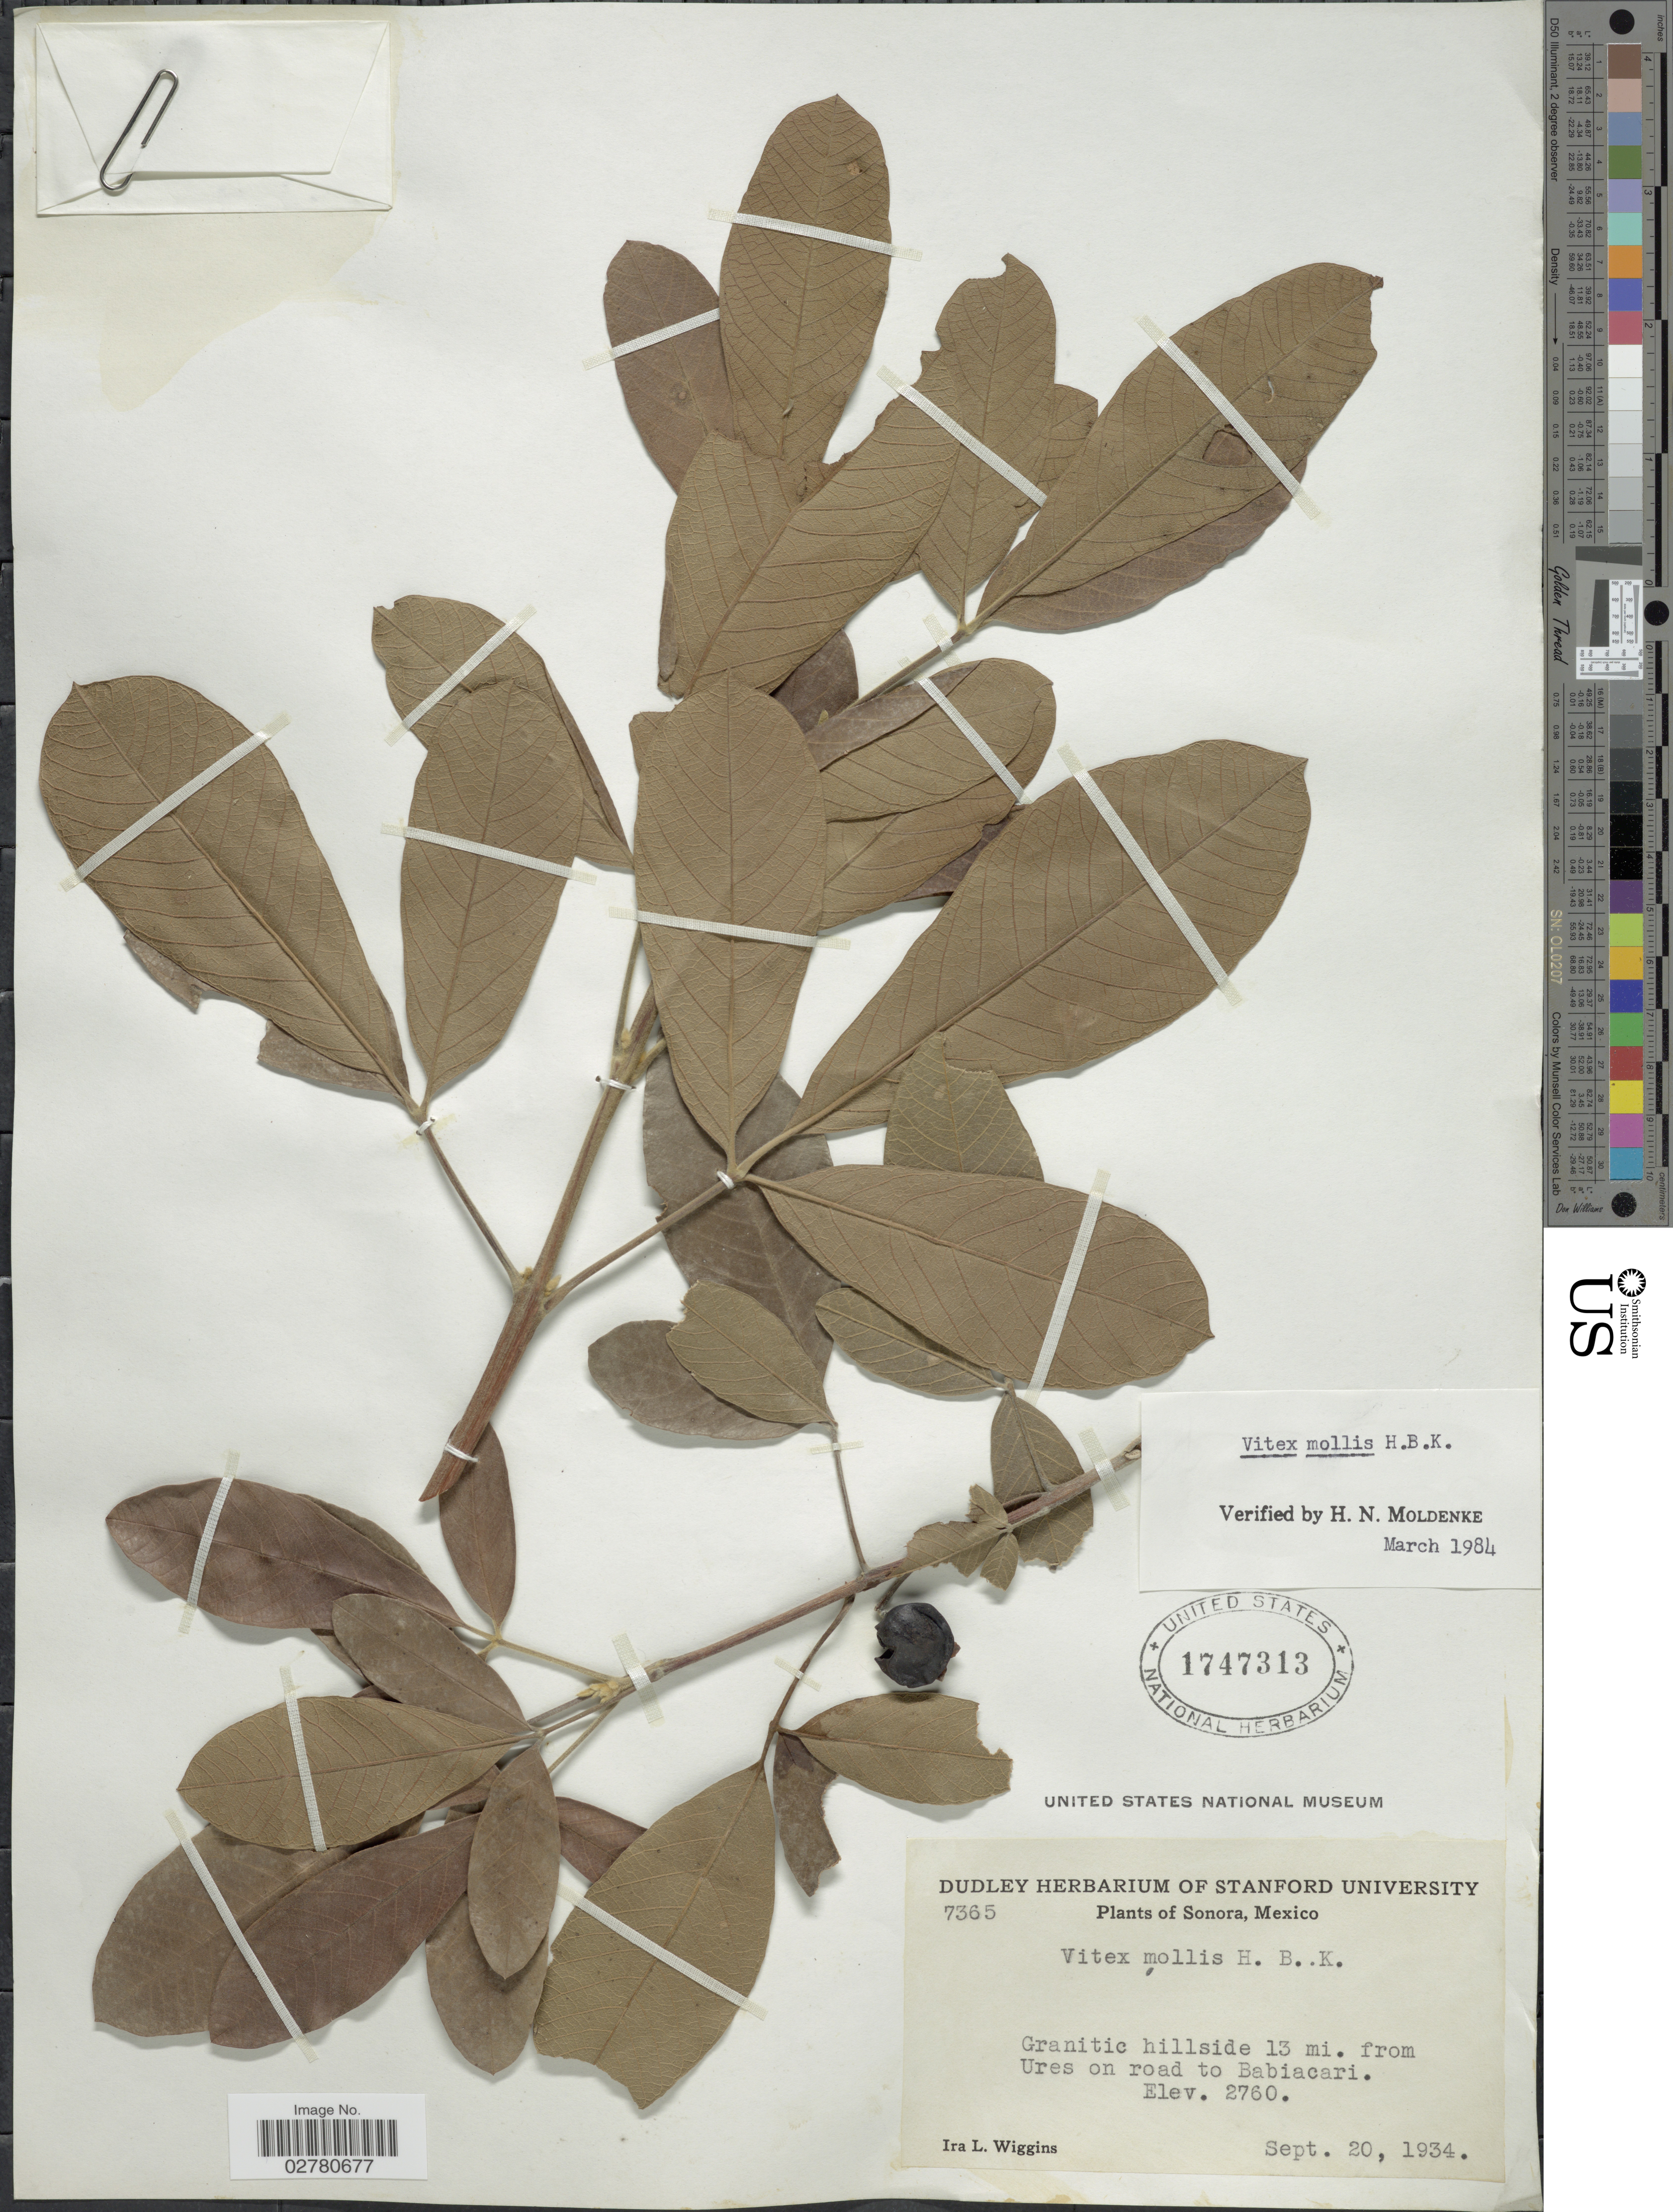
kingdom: Plantae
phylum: Tracheophyta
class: Magnoliopsida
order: Lamiales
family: Lamiaceae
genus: Vitex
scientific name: Vitex mollis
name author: Kunth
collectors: I. L. Wiggins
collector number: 7365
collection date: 1934-09-20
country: Mexico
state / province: Sonora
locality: Granitic hillside 13 mi. from Ures on road to Babiacari.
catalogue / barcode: US 1747313